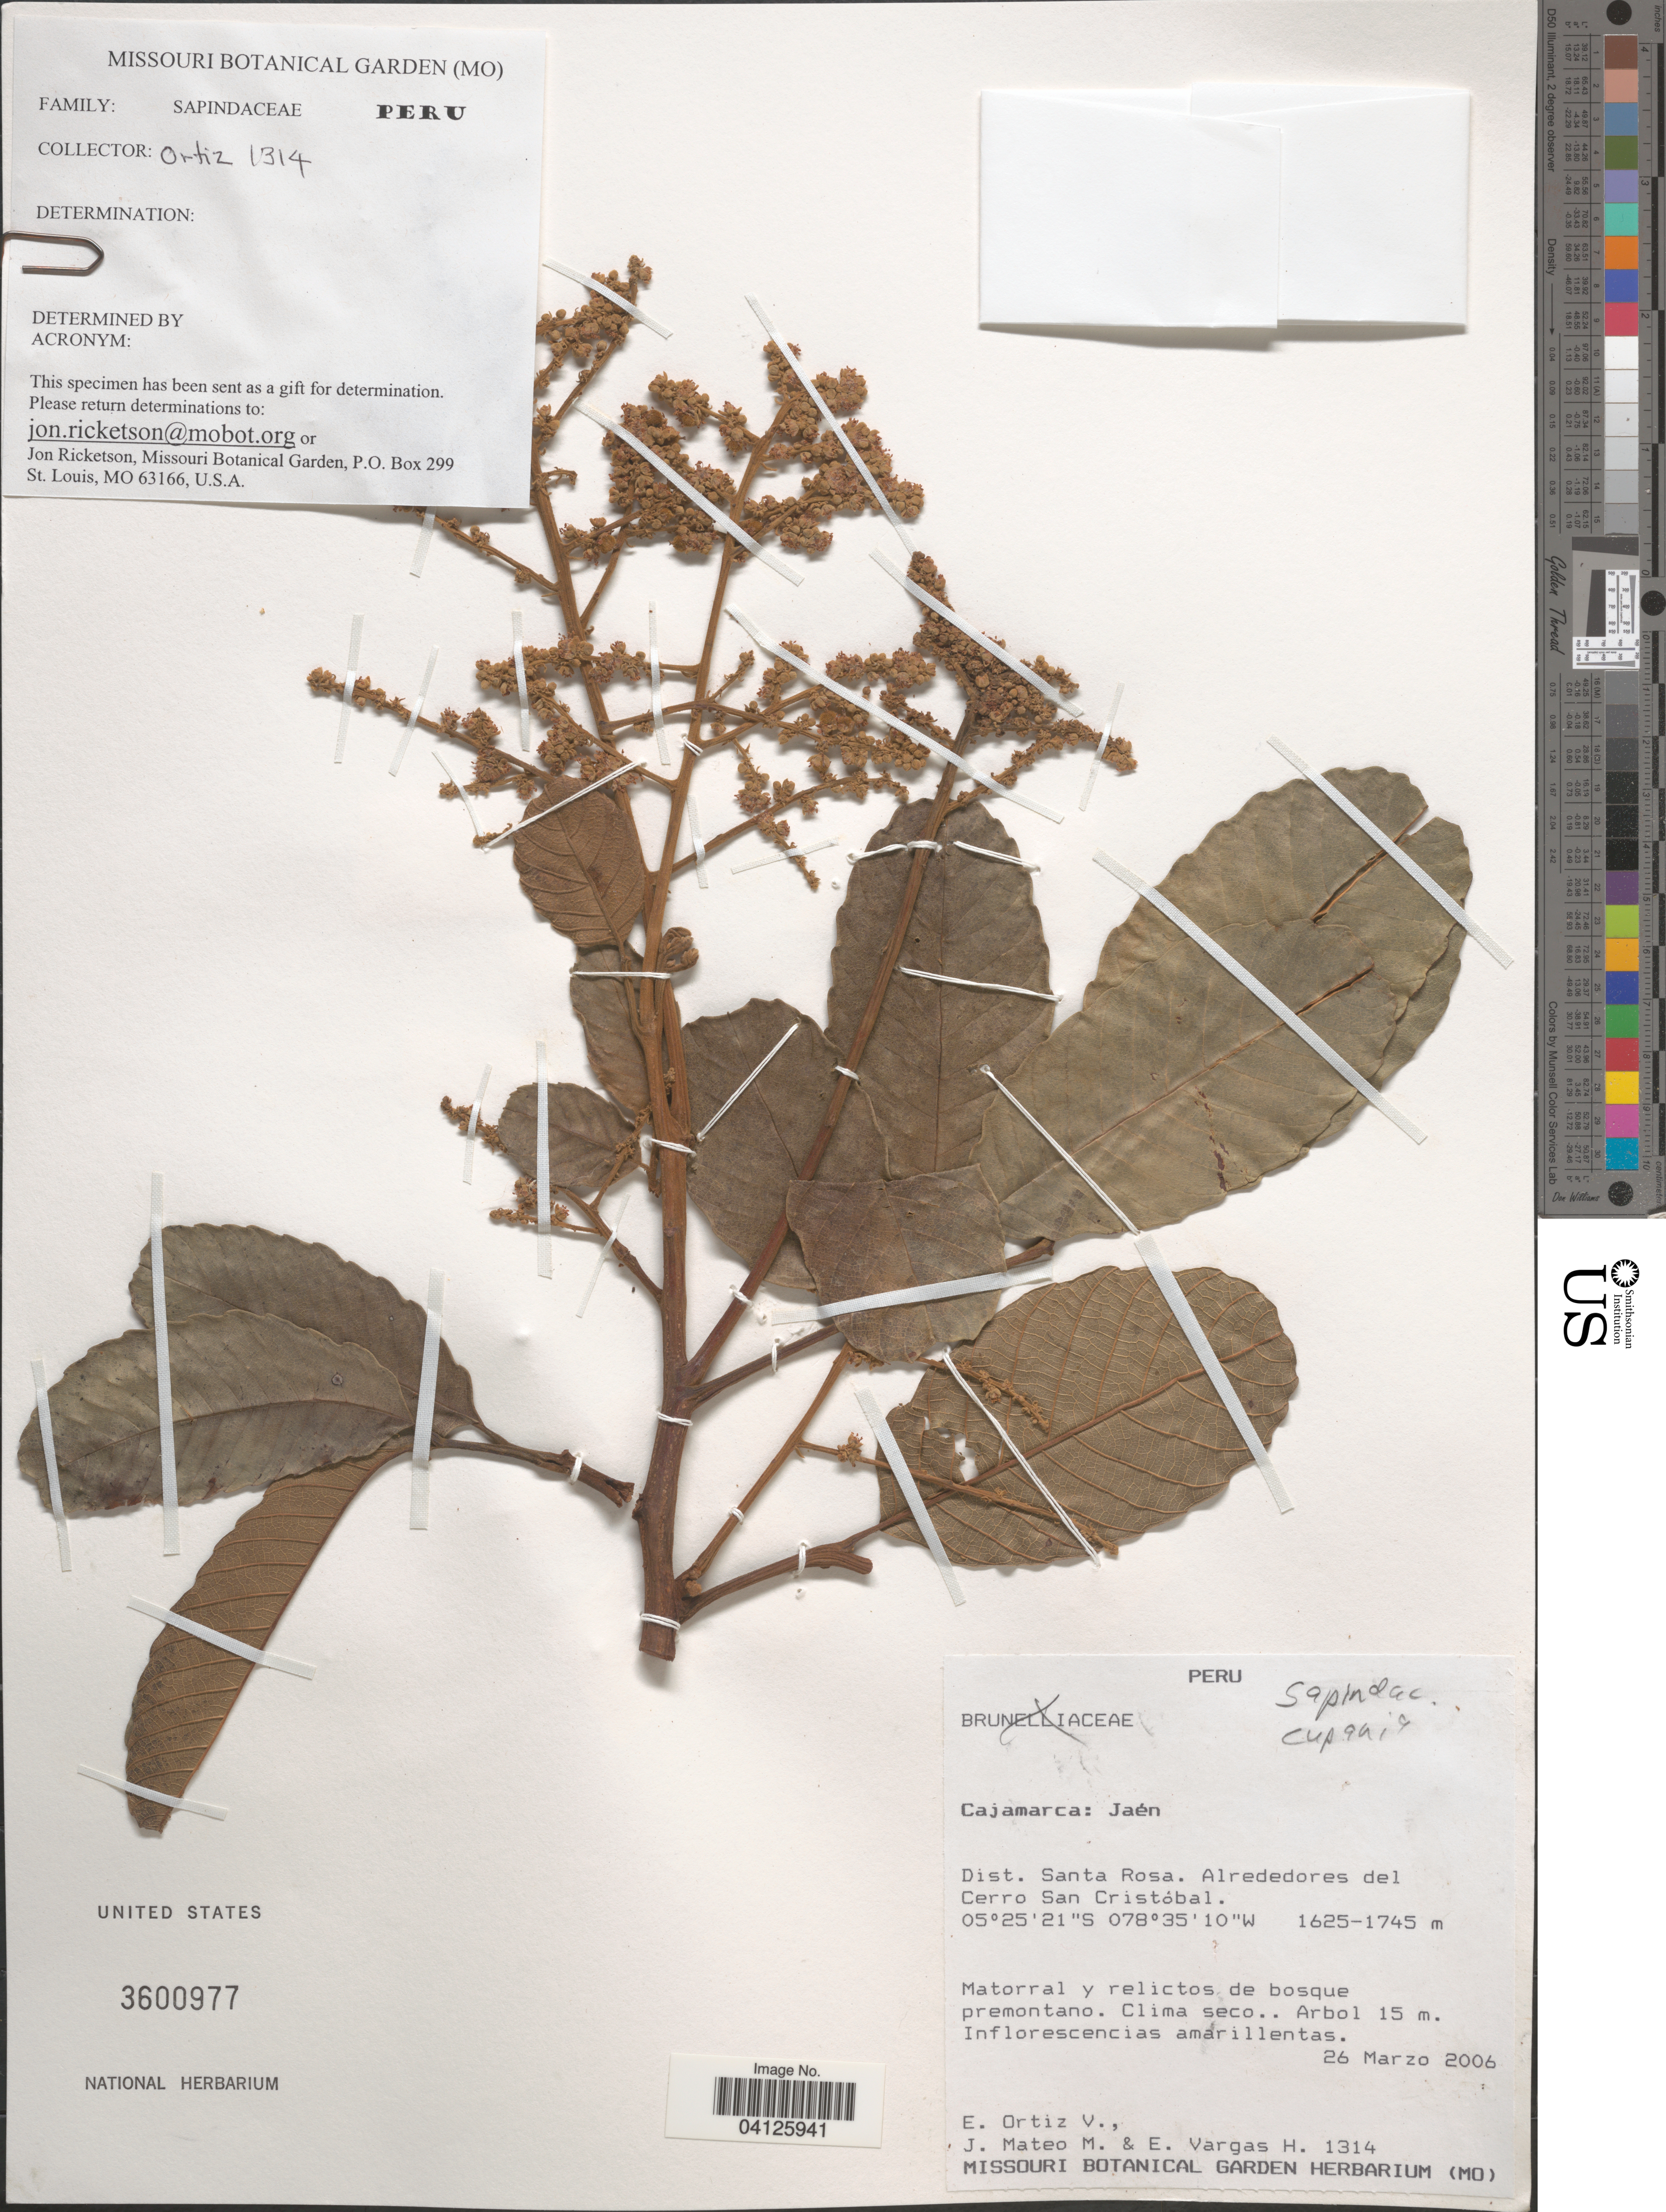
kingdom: Plantae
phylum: Tracheophyta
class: Magnoliopsida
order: Sapindales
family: Sapindaceae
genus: Cupania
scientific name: Cupania latifolia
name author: Kunth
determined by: Acevedo-Rodriguez, P., (US), Smithsonian Institution - National Museum of Natural History (UNITED STATES)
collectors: E. Ortiz V., J. Mateo M. & E. Vargas H.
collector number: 1314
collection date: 2006-03-26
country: Peru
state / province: Cajamarca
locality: Jaén. Dist. Santa Rosa. Alrededores del Cerro San Cristóbal.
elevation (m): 1625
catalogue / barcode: US 3600977